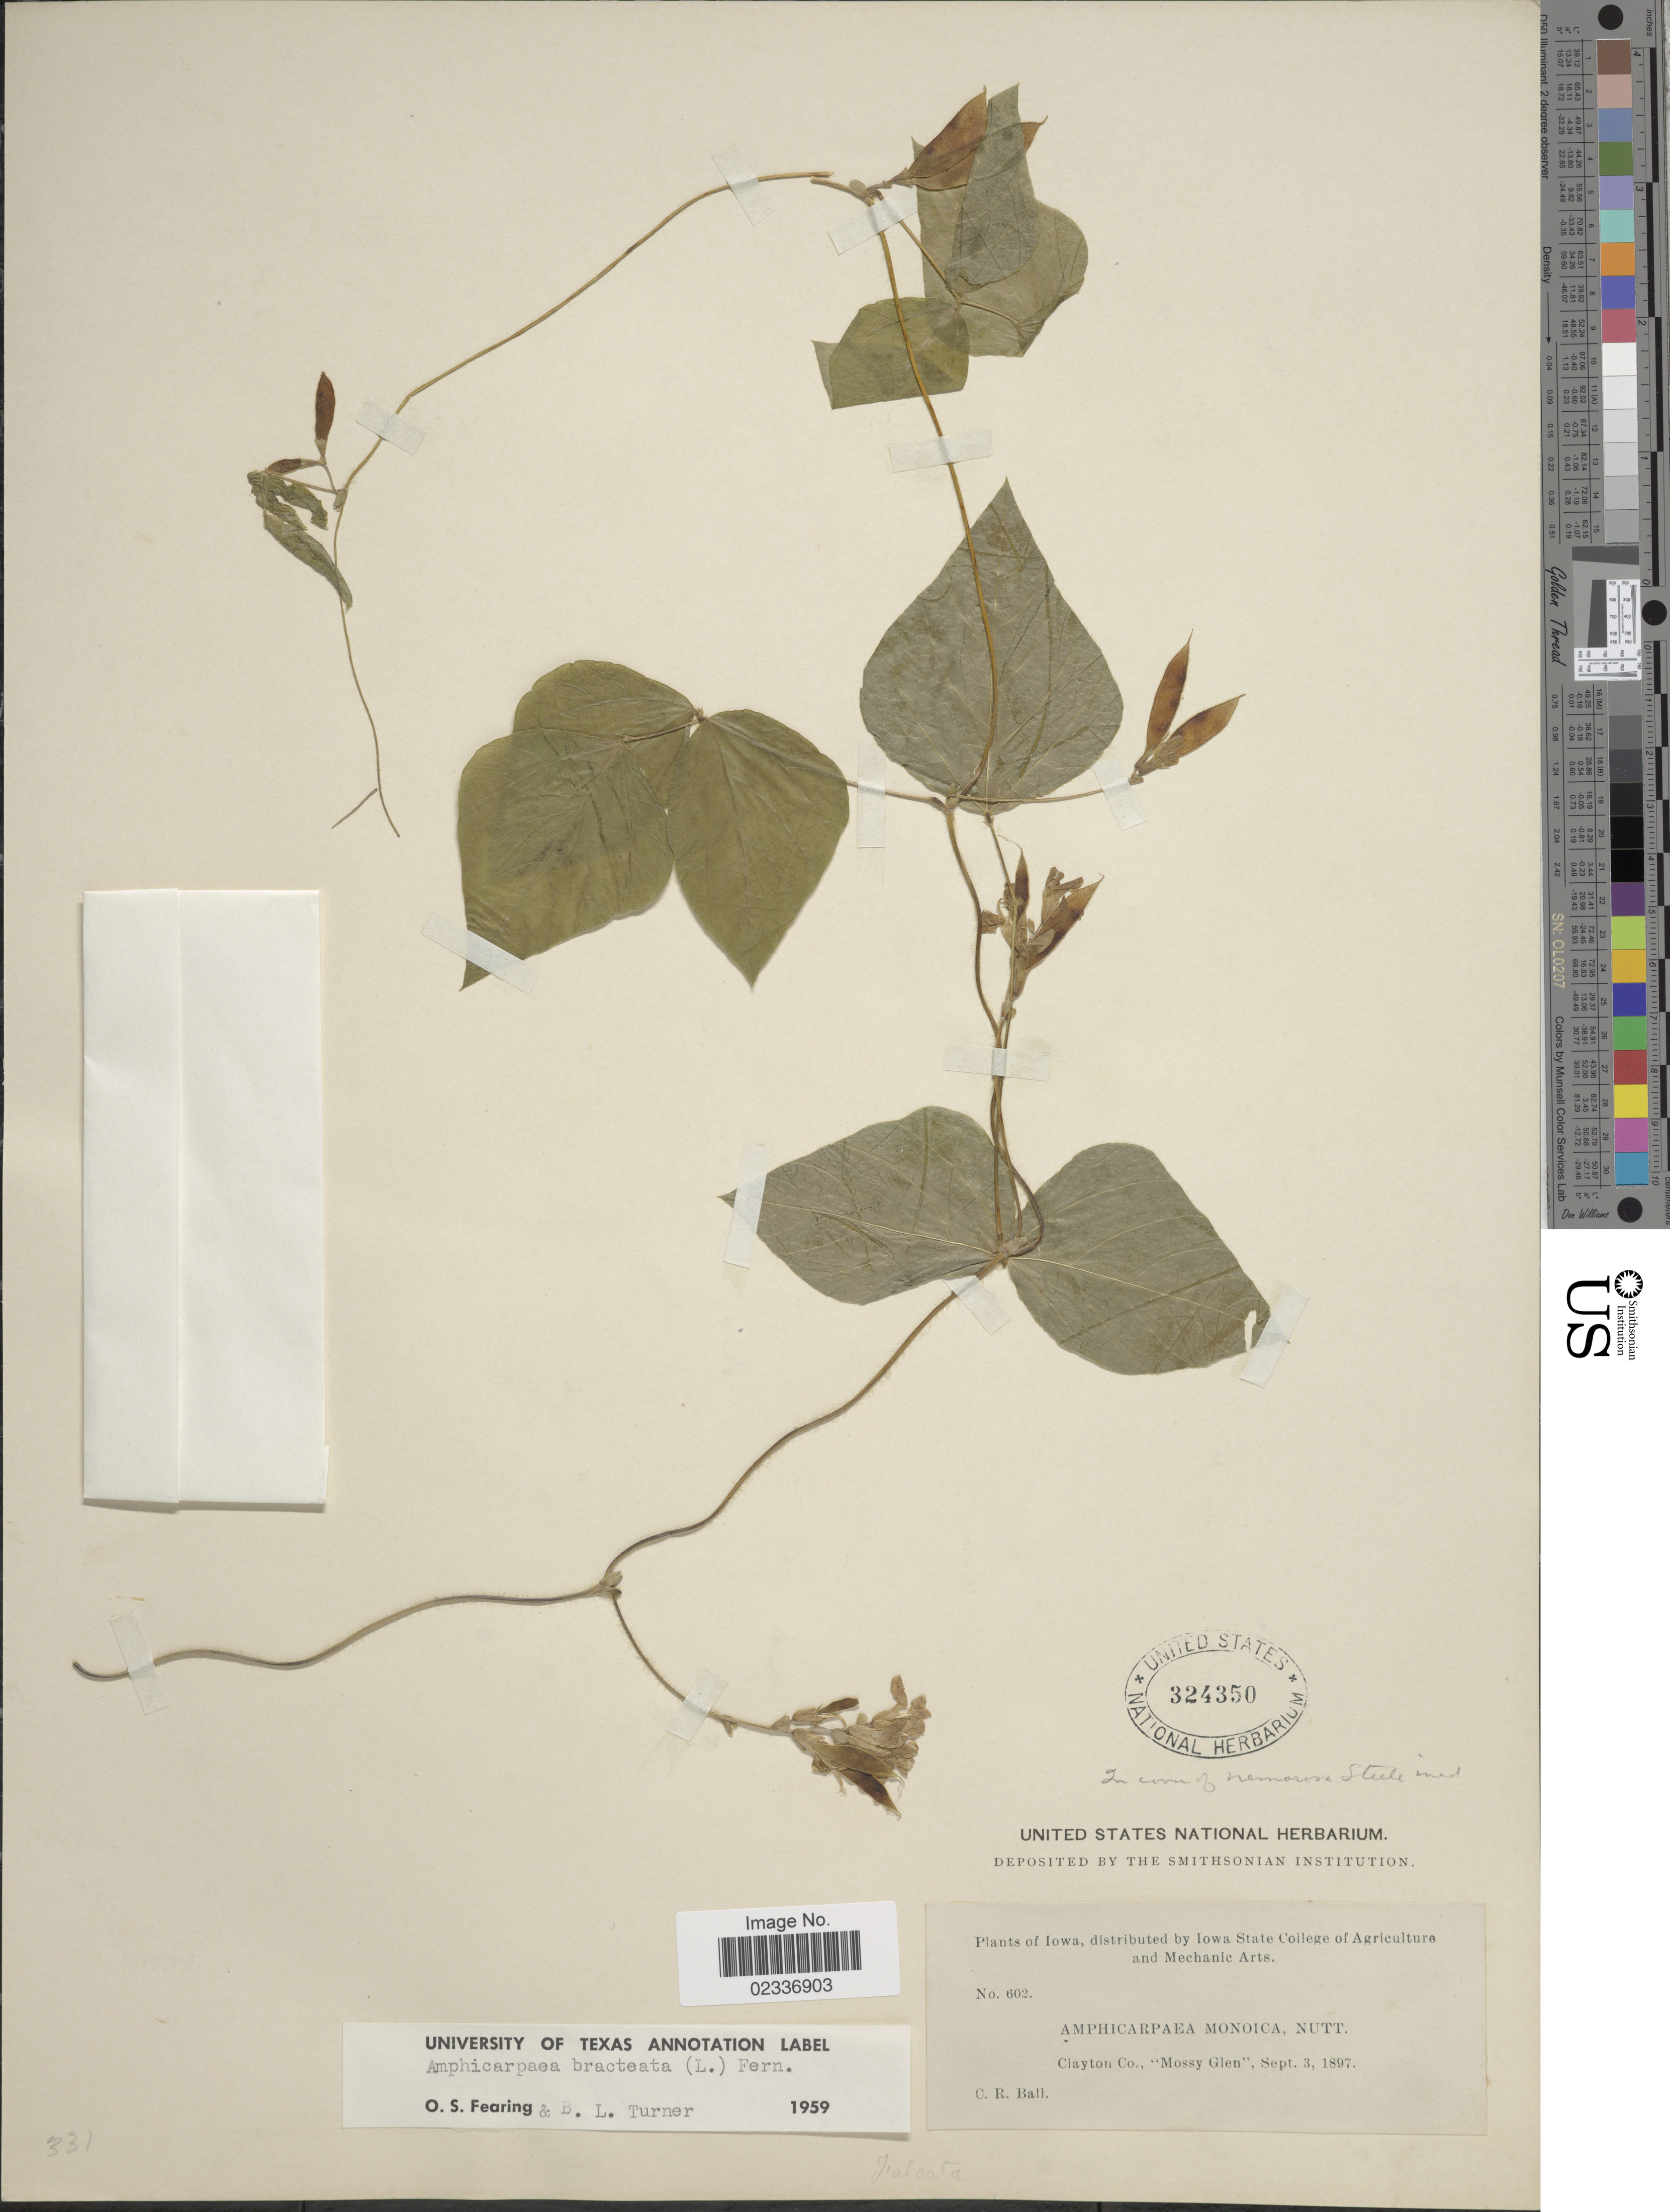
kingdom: Plantae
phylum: Tracheophyta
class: Magnoliopsida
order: Fabales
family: Fabaceae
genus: Amphicarpaea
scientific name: Amphicarpaea bracteata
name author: (L.) Fernald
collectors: C. R. Ball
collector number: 602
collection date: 1897-09-03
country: United States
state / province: Iowa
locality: Clayton Co., "Mossy Glen"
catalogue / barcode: US 324350